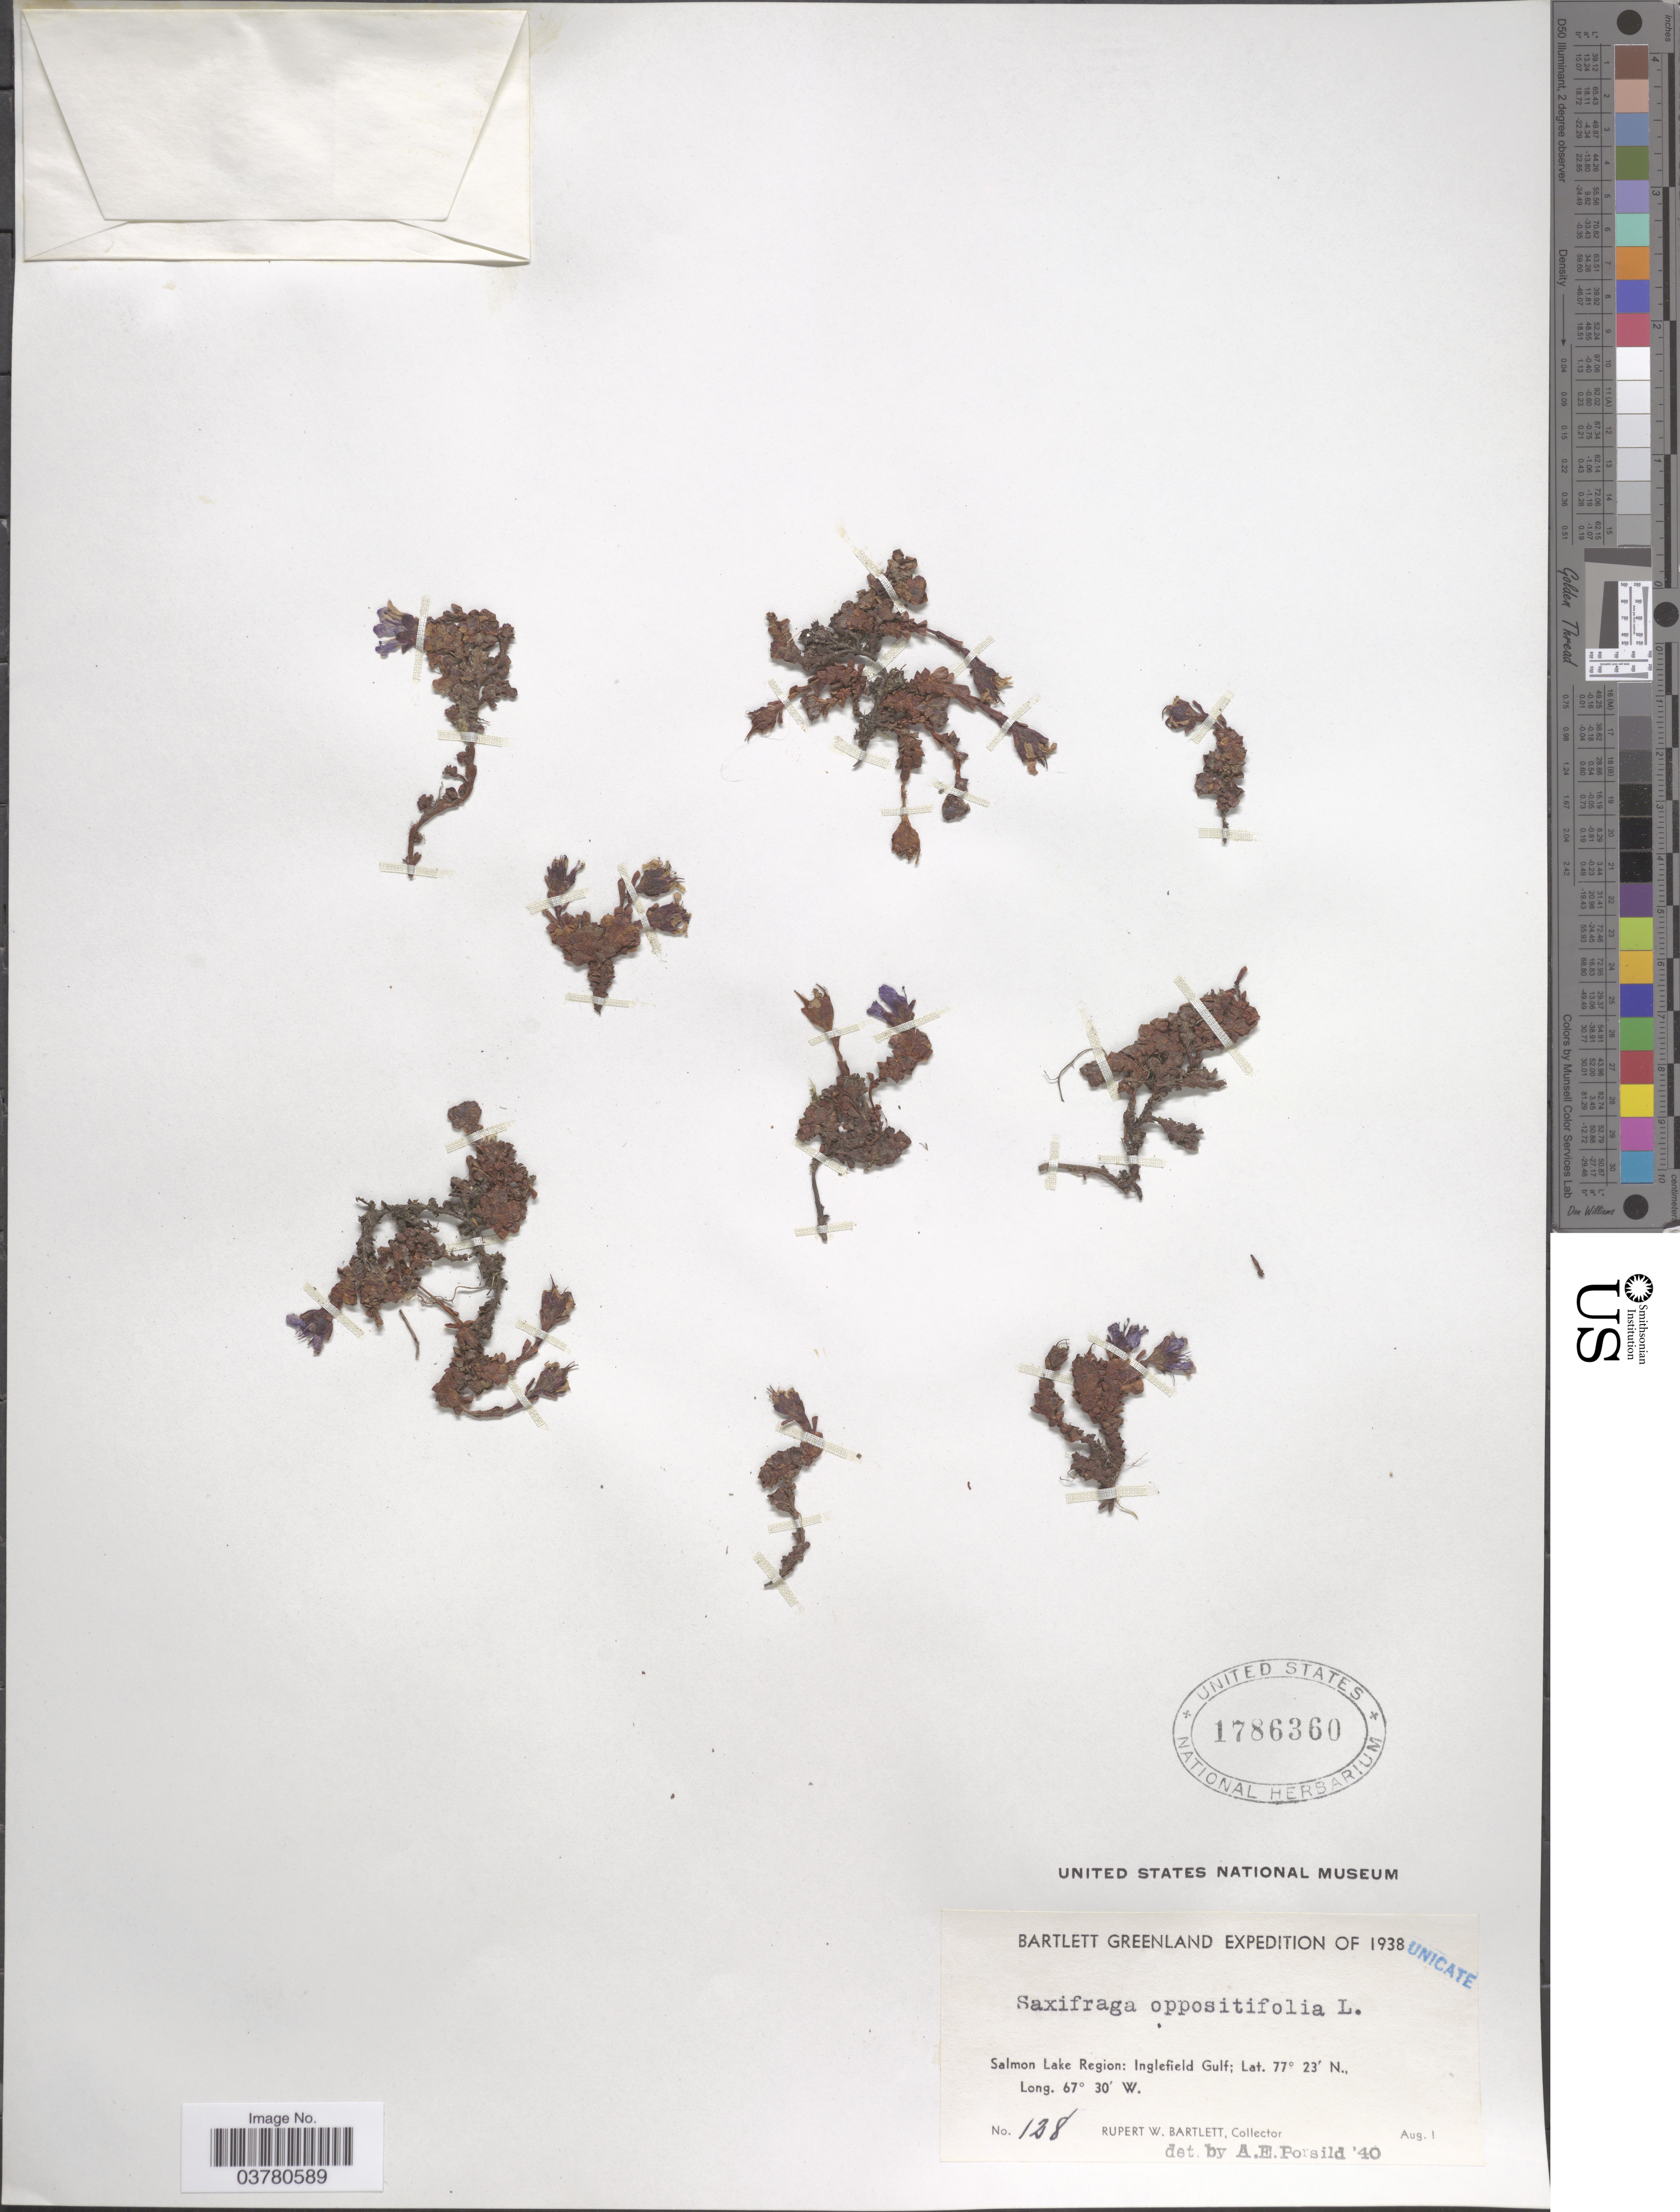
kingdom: Plantae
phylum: Tracheophyta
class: Magnoliopsida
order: Saxifragales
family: Saxifragaceae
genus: Saxifraga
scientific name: Saxifraga oppositifolia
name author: L.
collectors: R. W. Bartlett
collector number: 128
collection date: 1938-08-01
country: Greenland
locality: Bartlett Greenland Expedition of 1938. Salmon Lake Region: Inglefield Gulf.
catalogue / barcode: US 1786360